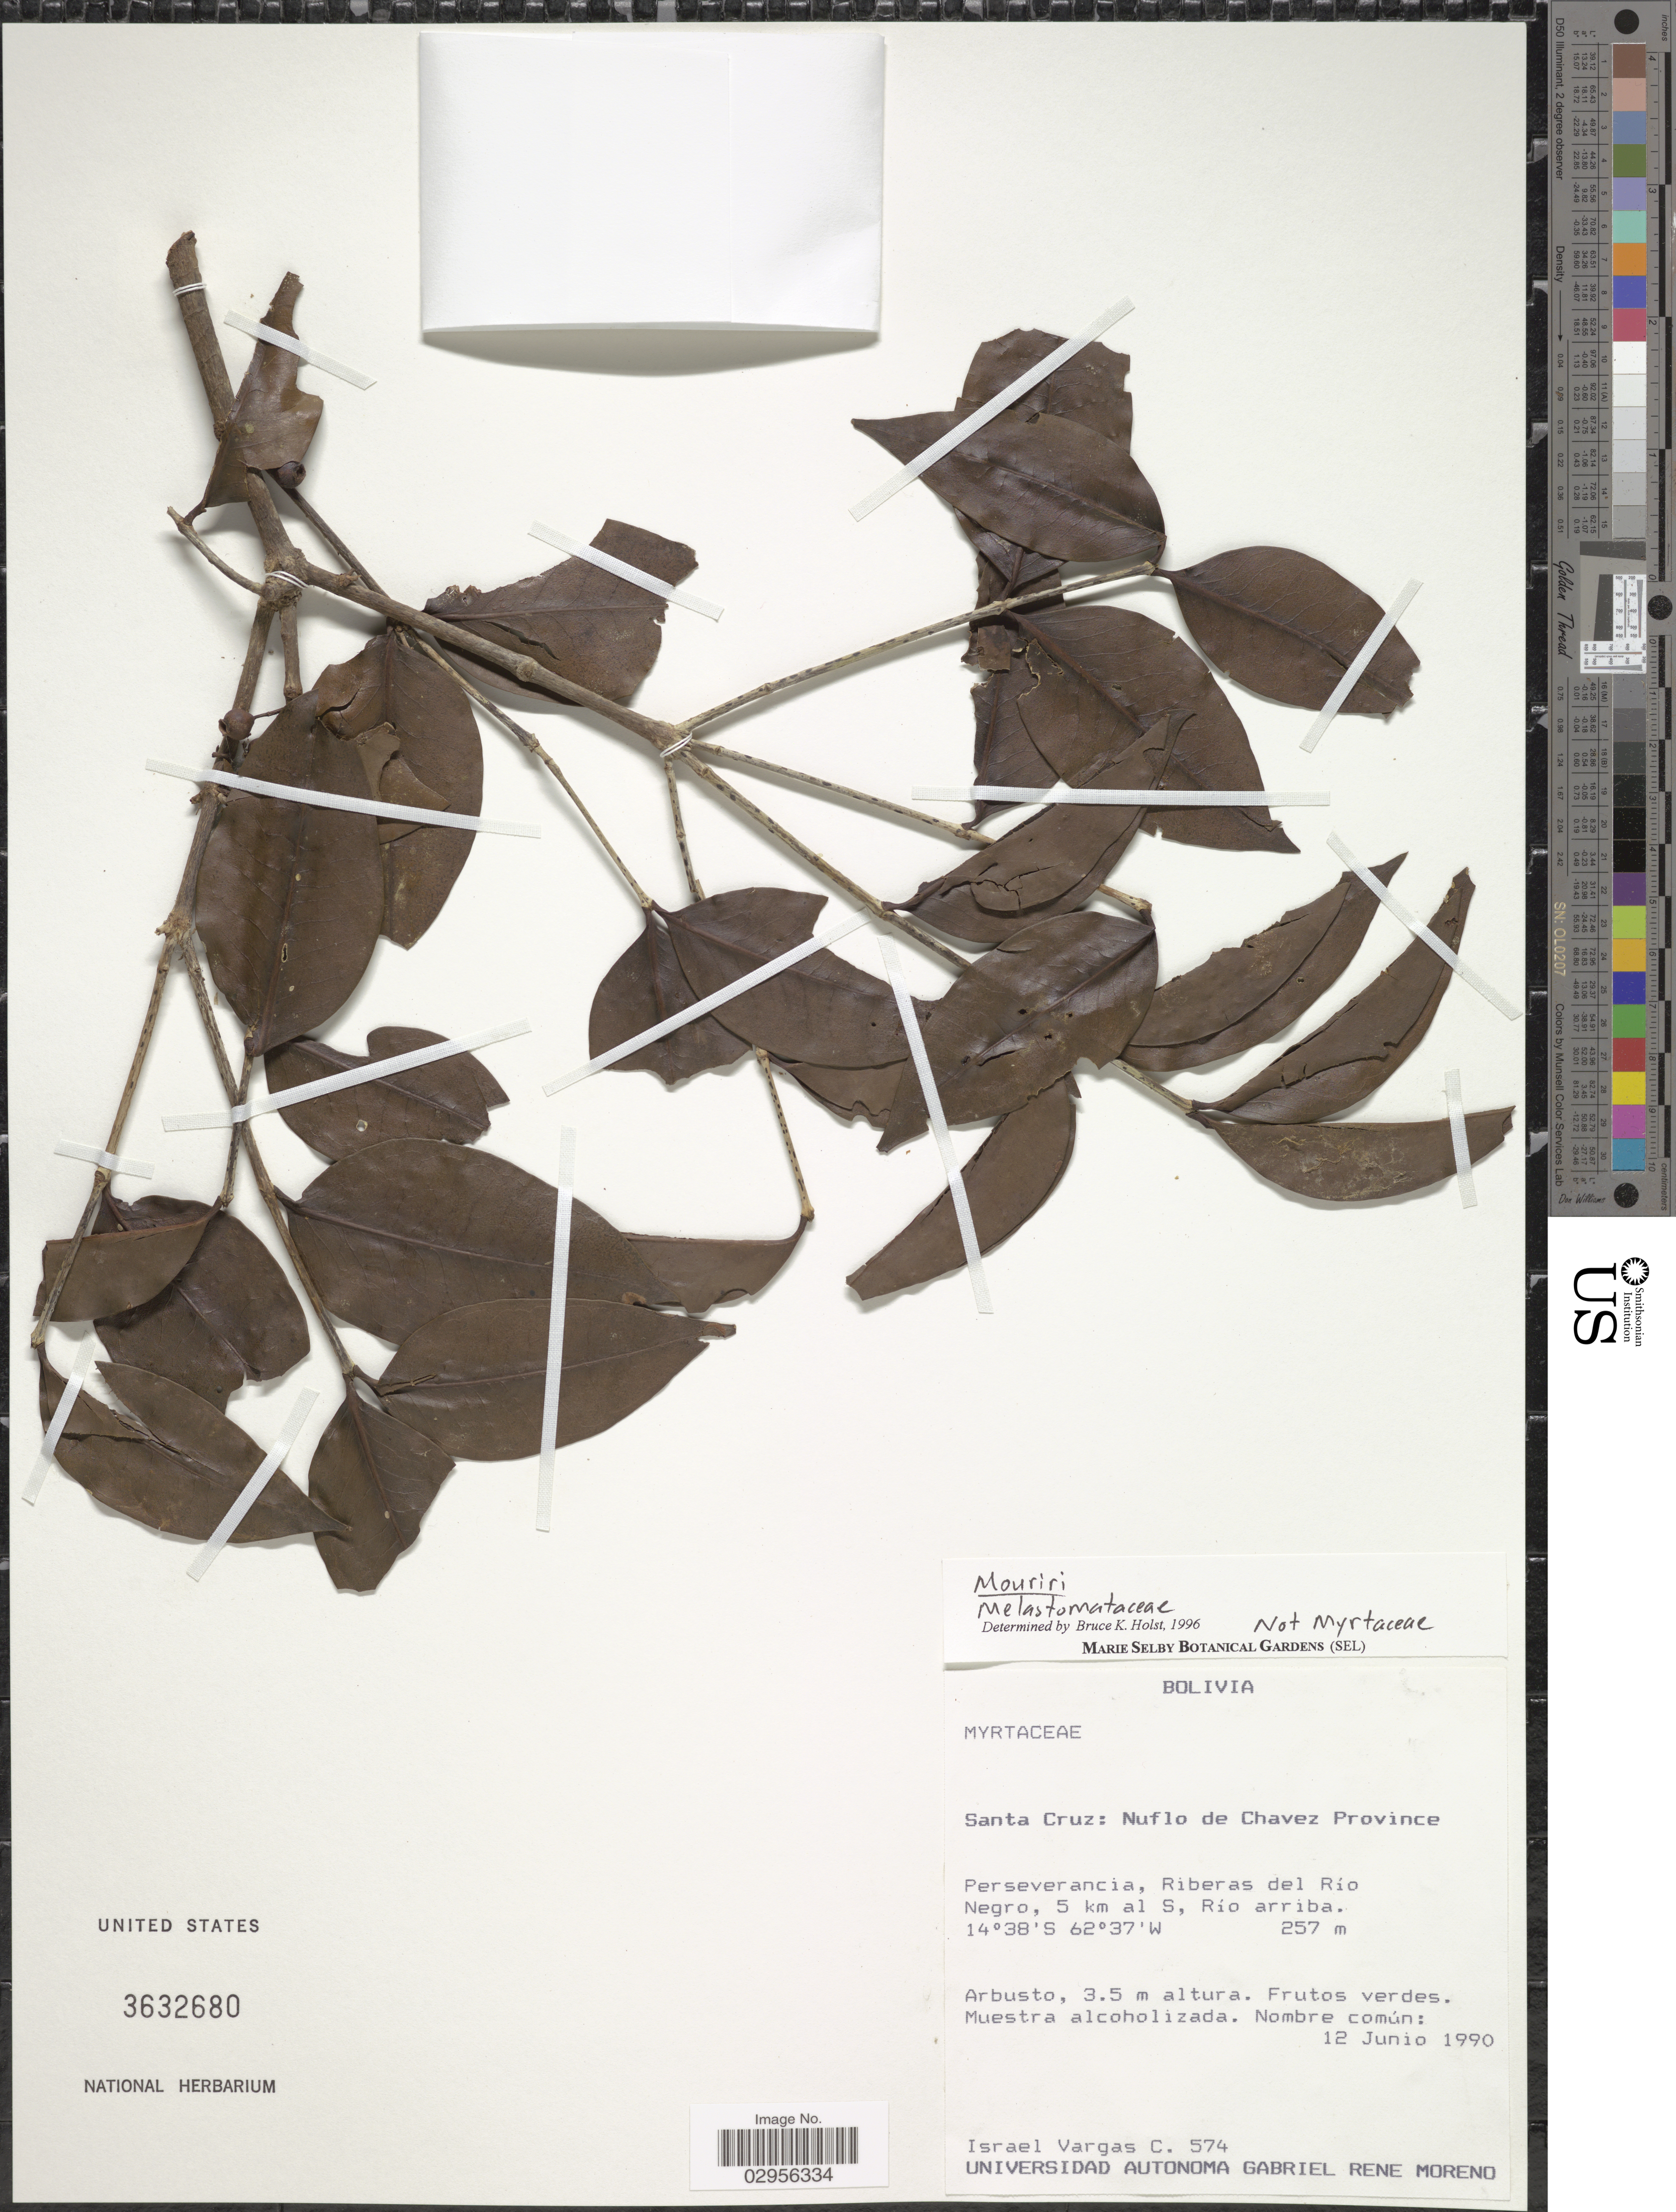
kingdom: Plantae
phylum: Tracheophyta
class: Magnoliopsida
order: Myrtales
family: Melastomataceae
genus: Mouriri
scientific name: Mouriri sp.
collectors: I. Vargas C.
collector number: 574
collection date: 1990-06-12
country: Bolivia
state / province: Santa Cruz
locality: Nuflo de Chavez Province. Perseverancia, Riberas del Río Negro, 5 km al S, Río arriba.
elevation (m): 257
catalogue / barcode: US 3632680